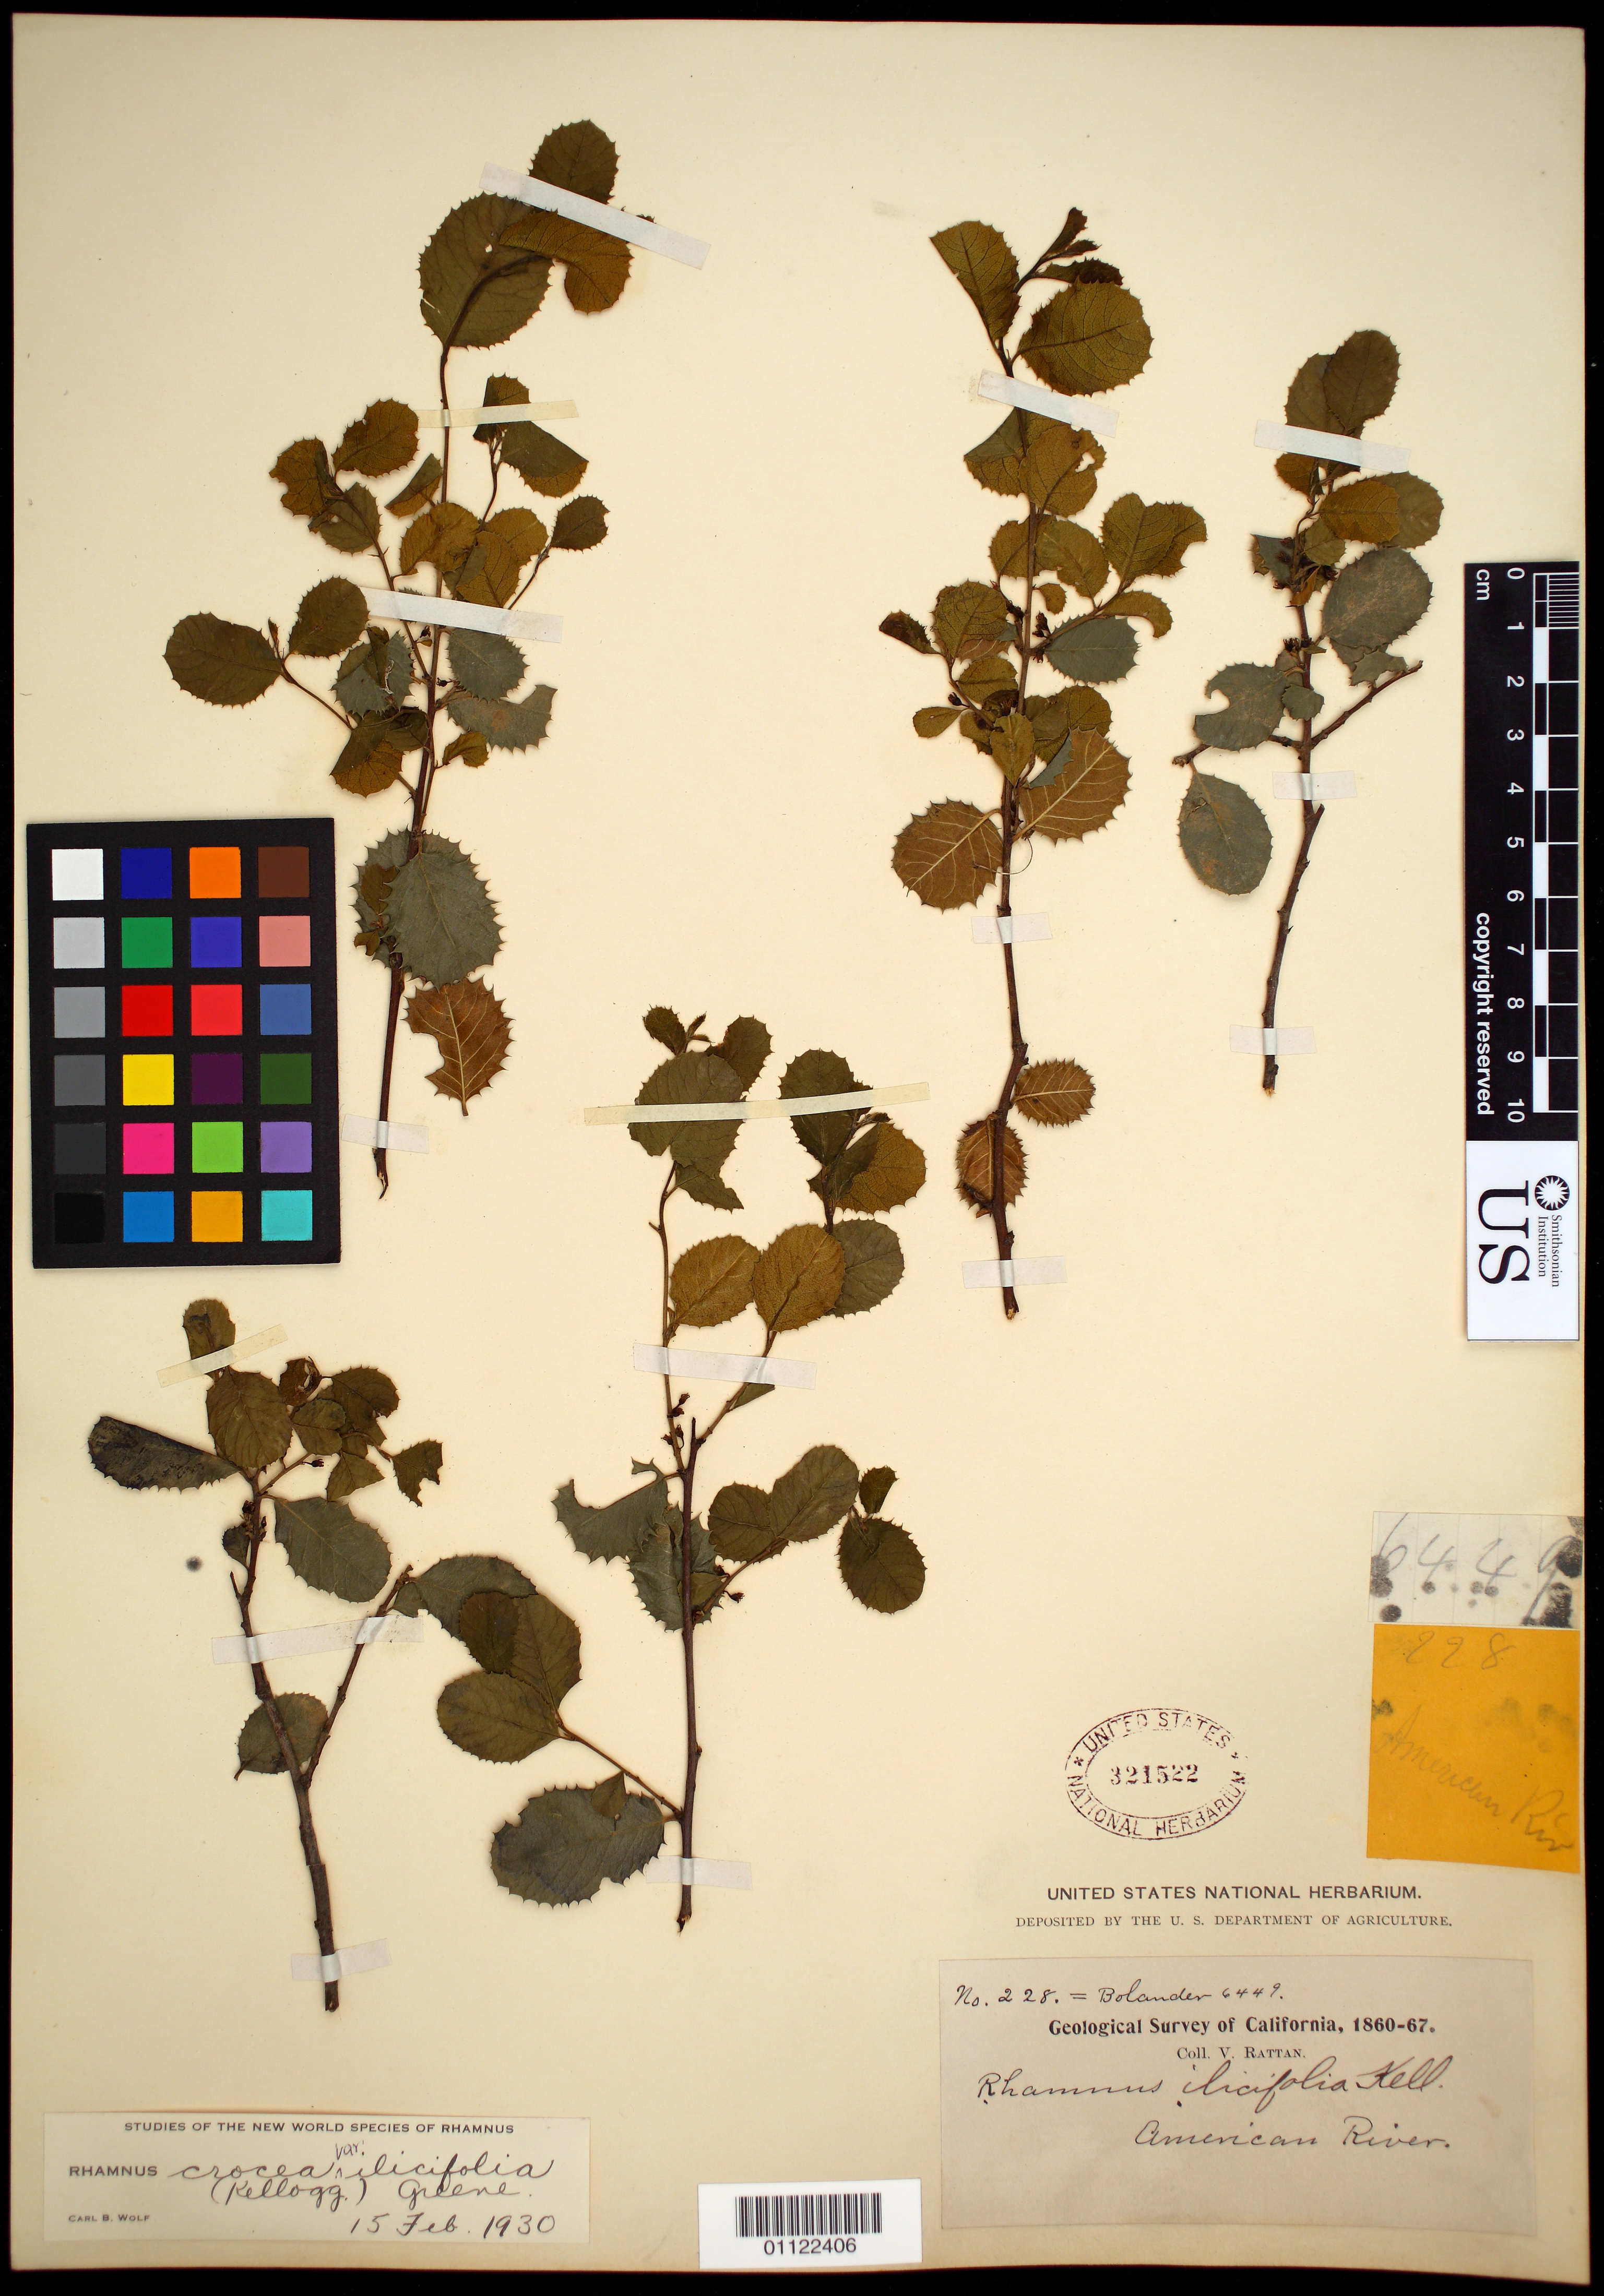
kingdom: Plantae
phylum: Tracheophyta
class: Magnoliopsida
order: Rosales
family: Rhamnaceae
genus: Rhamnus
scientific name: Rhamnus crocea var. ilicifolia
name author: (Kellogg) Greene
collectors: V. Rattan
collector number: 228=Bolander 6449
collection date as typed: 1860 to -- --- 1867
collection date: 1860/1867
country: United States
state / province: California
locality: American River.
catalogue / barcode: US 321522